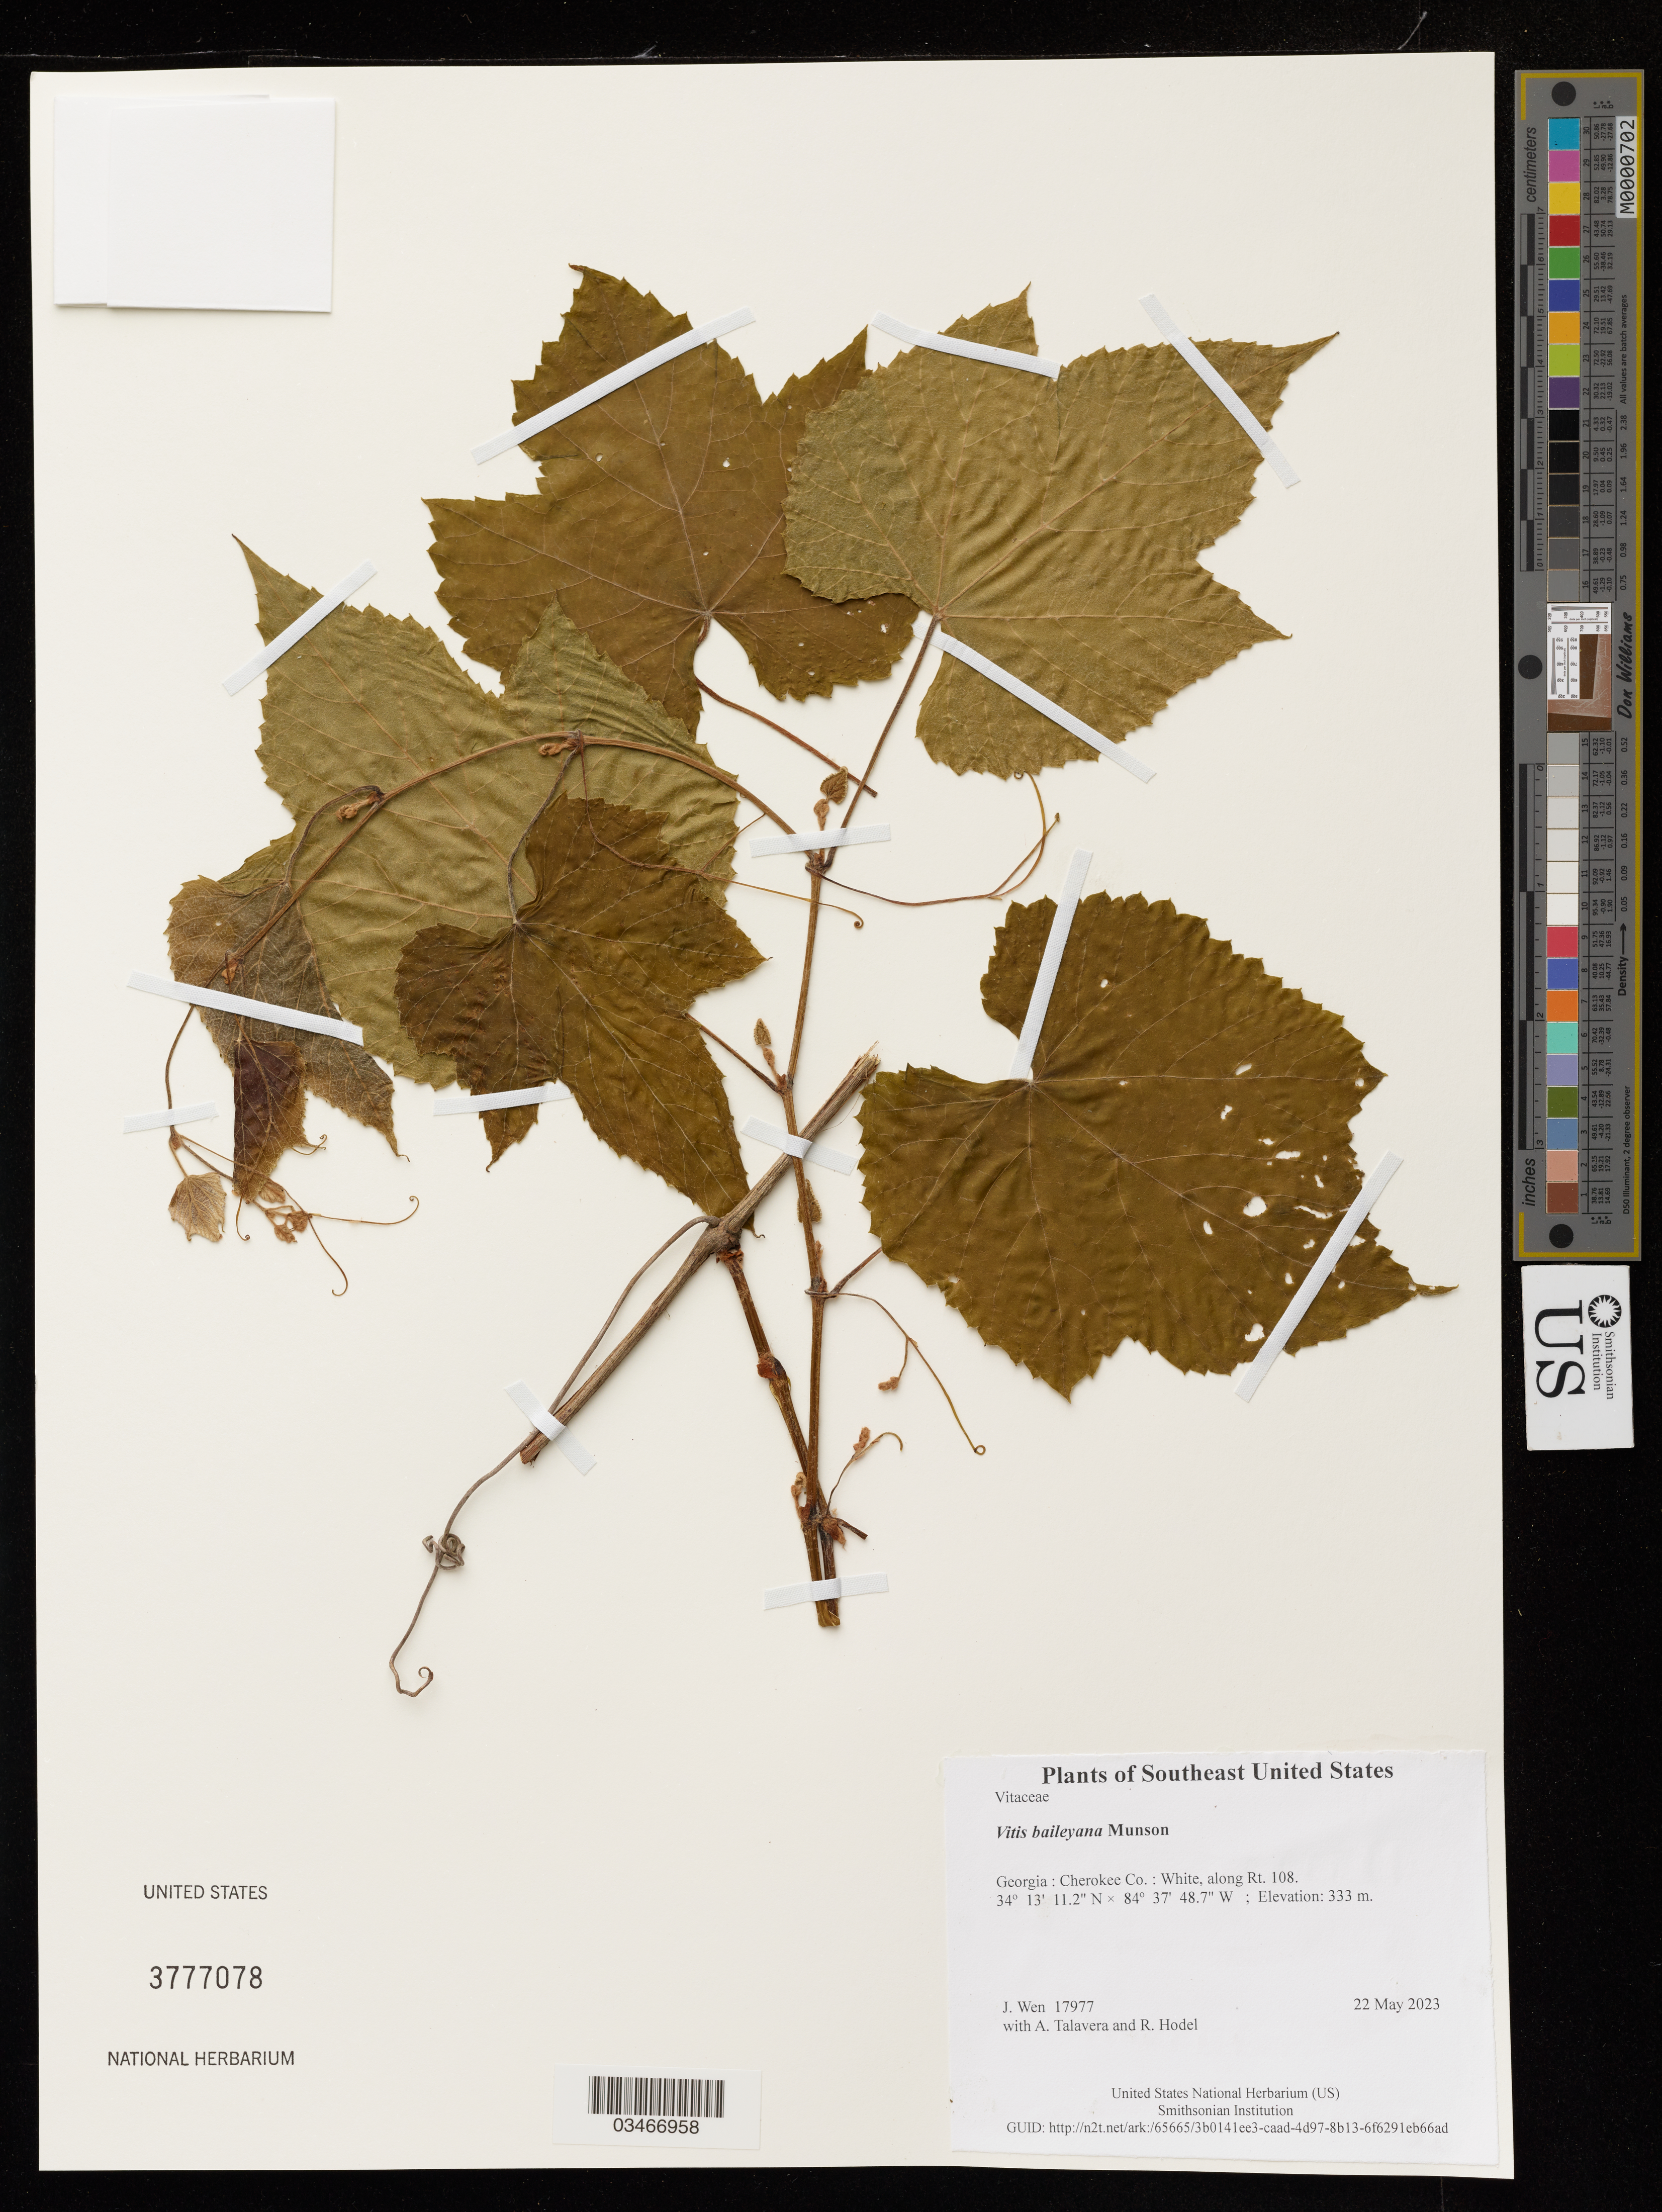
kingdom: Plantae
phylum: Tracheophyta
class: Magnoliopsida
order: Vitales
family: Vitaceae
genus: Vitis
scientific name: Vitis baileyana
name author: Munson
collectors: J. Wen, A. Talavera & R. Hodel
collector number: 17977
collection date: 2023-05-22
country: United States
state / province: Georgia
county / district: Cherokee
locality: White, along Rt. 108.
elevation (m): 333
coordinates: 34 13.187 N, 84 37.811 W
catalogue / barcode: US 3777078